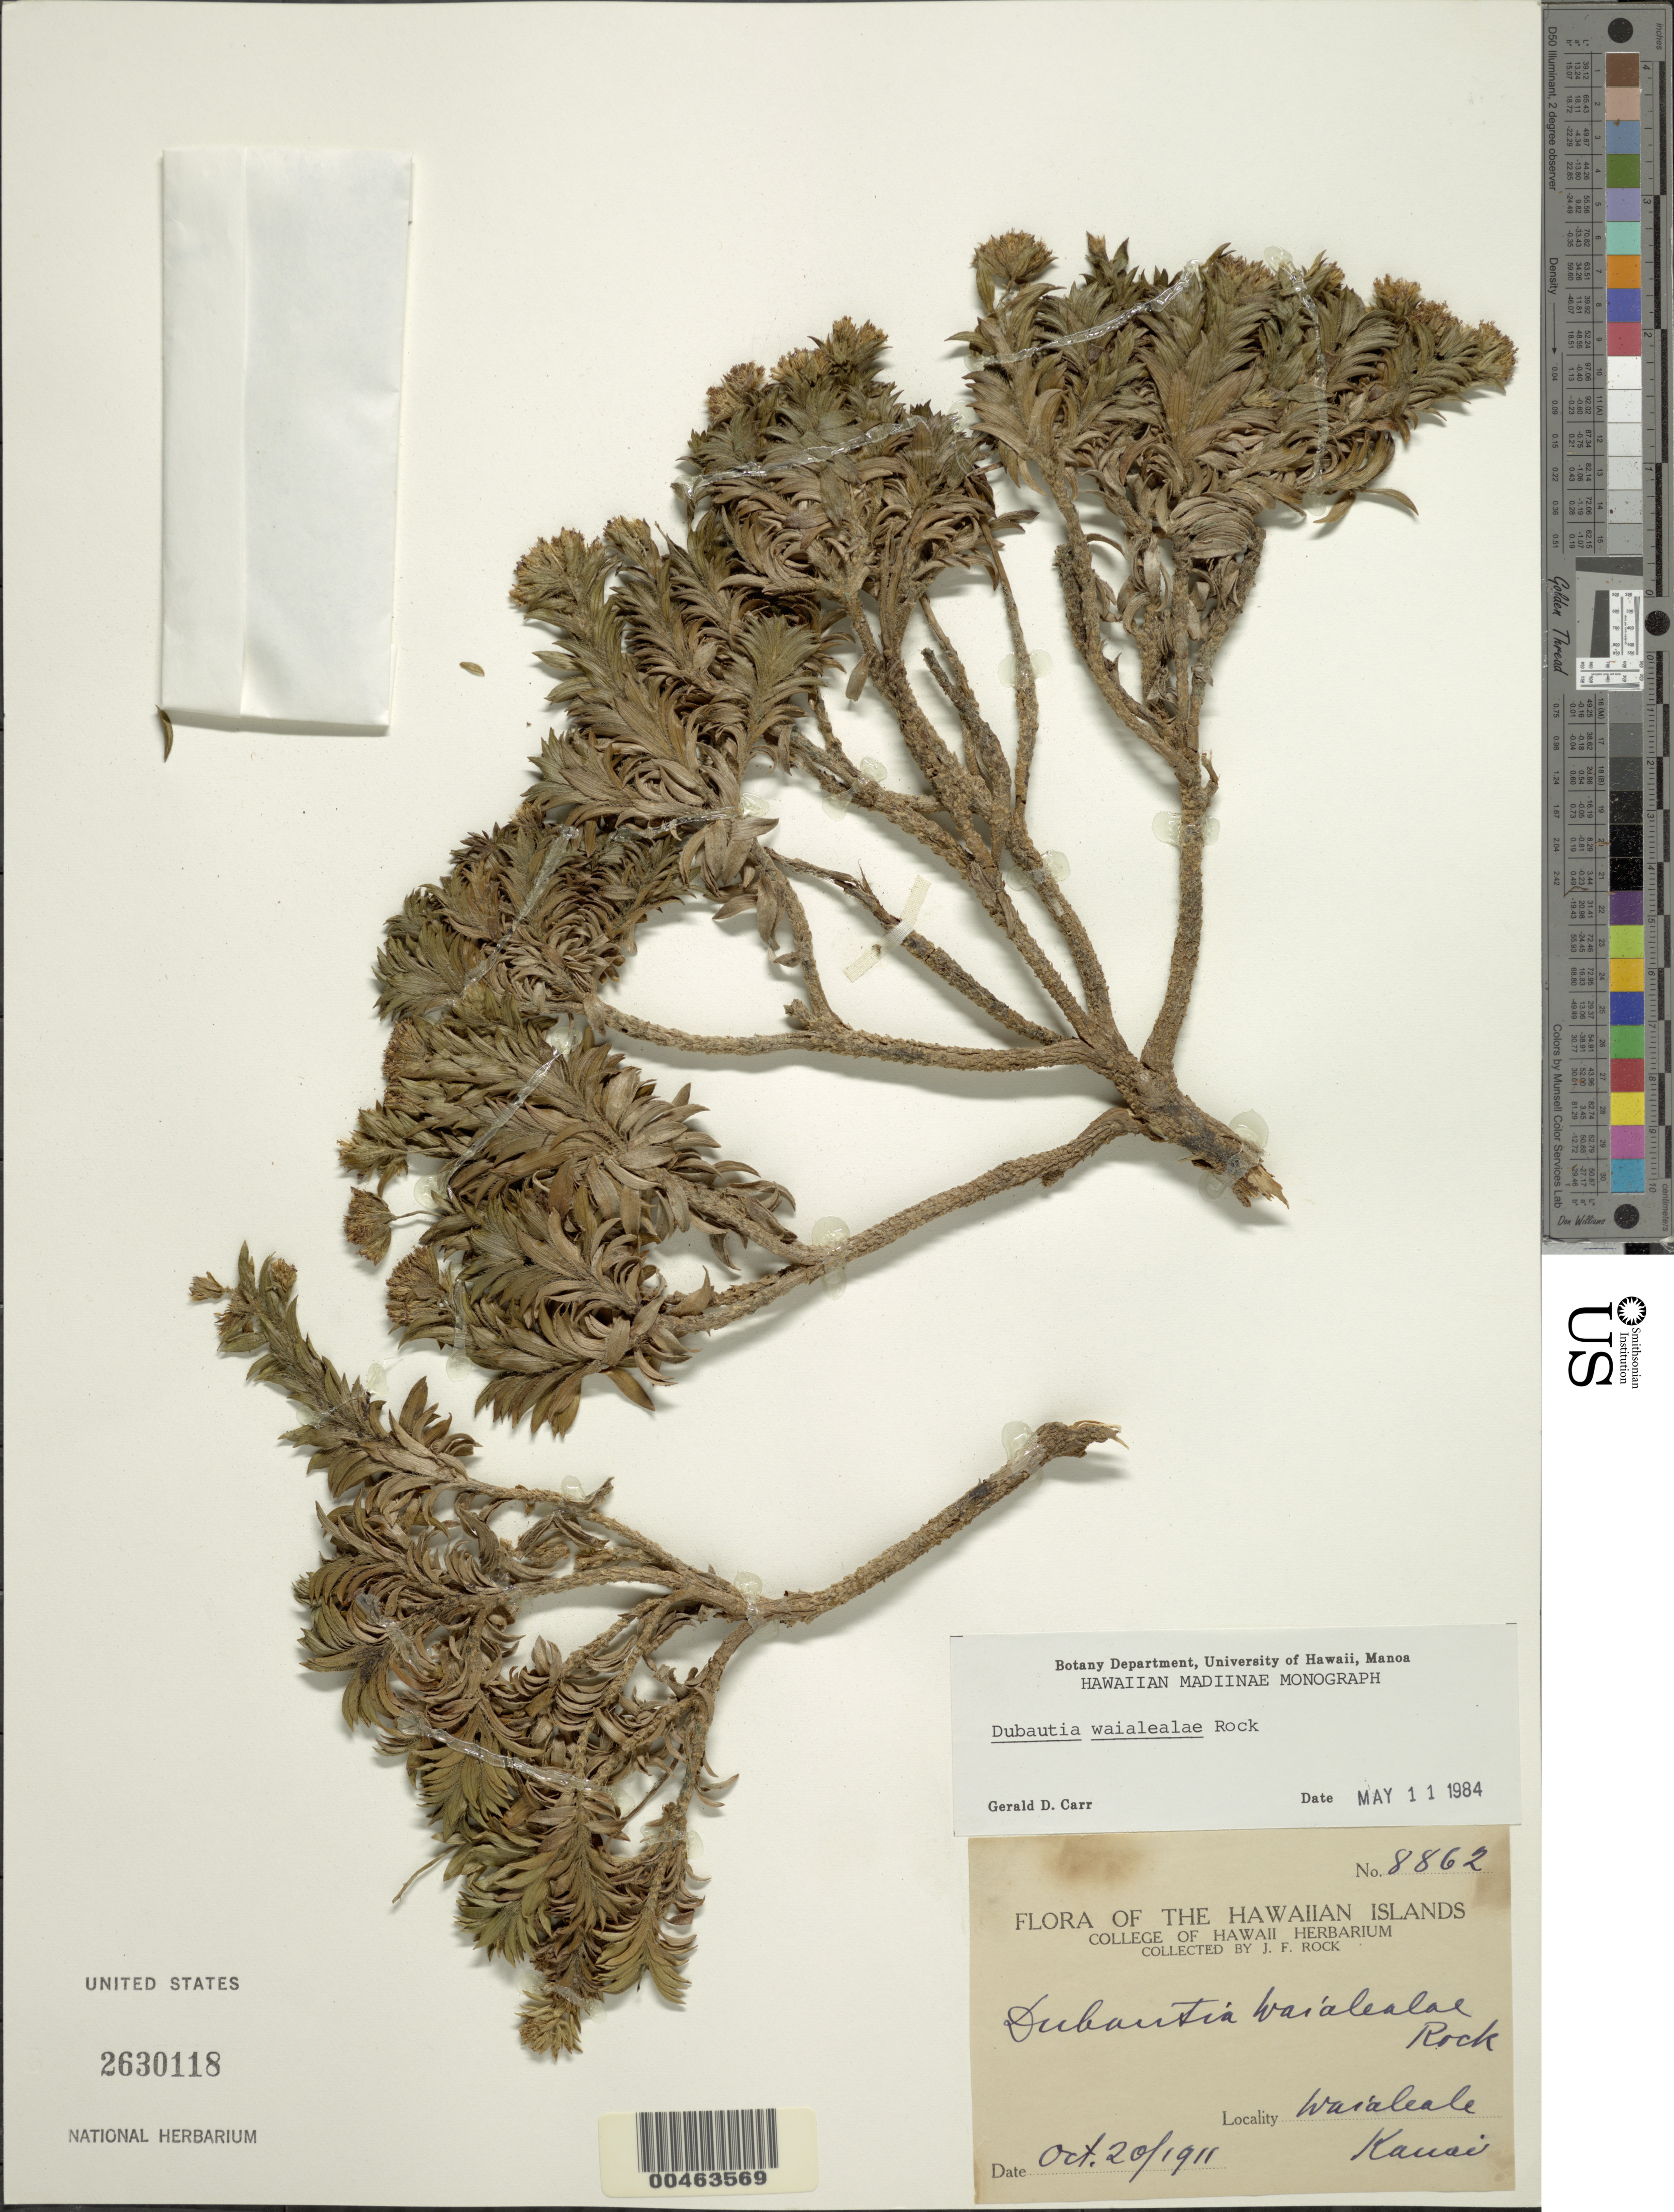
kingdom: Plantae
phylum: Tracheophyta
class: Magnoliopsida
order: Asterales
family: Asteraceae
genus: Dubautia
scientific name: Dubautia waialealae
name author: Rock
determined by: Carr, G. D.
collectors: J. F. Rock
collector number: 8862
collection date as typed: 20 Oct 1911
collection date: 1911-10-20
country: United States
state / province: Hawaii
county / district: Kauai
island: Kaua'i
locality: Waialeale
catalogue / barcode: US 2630118